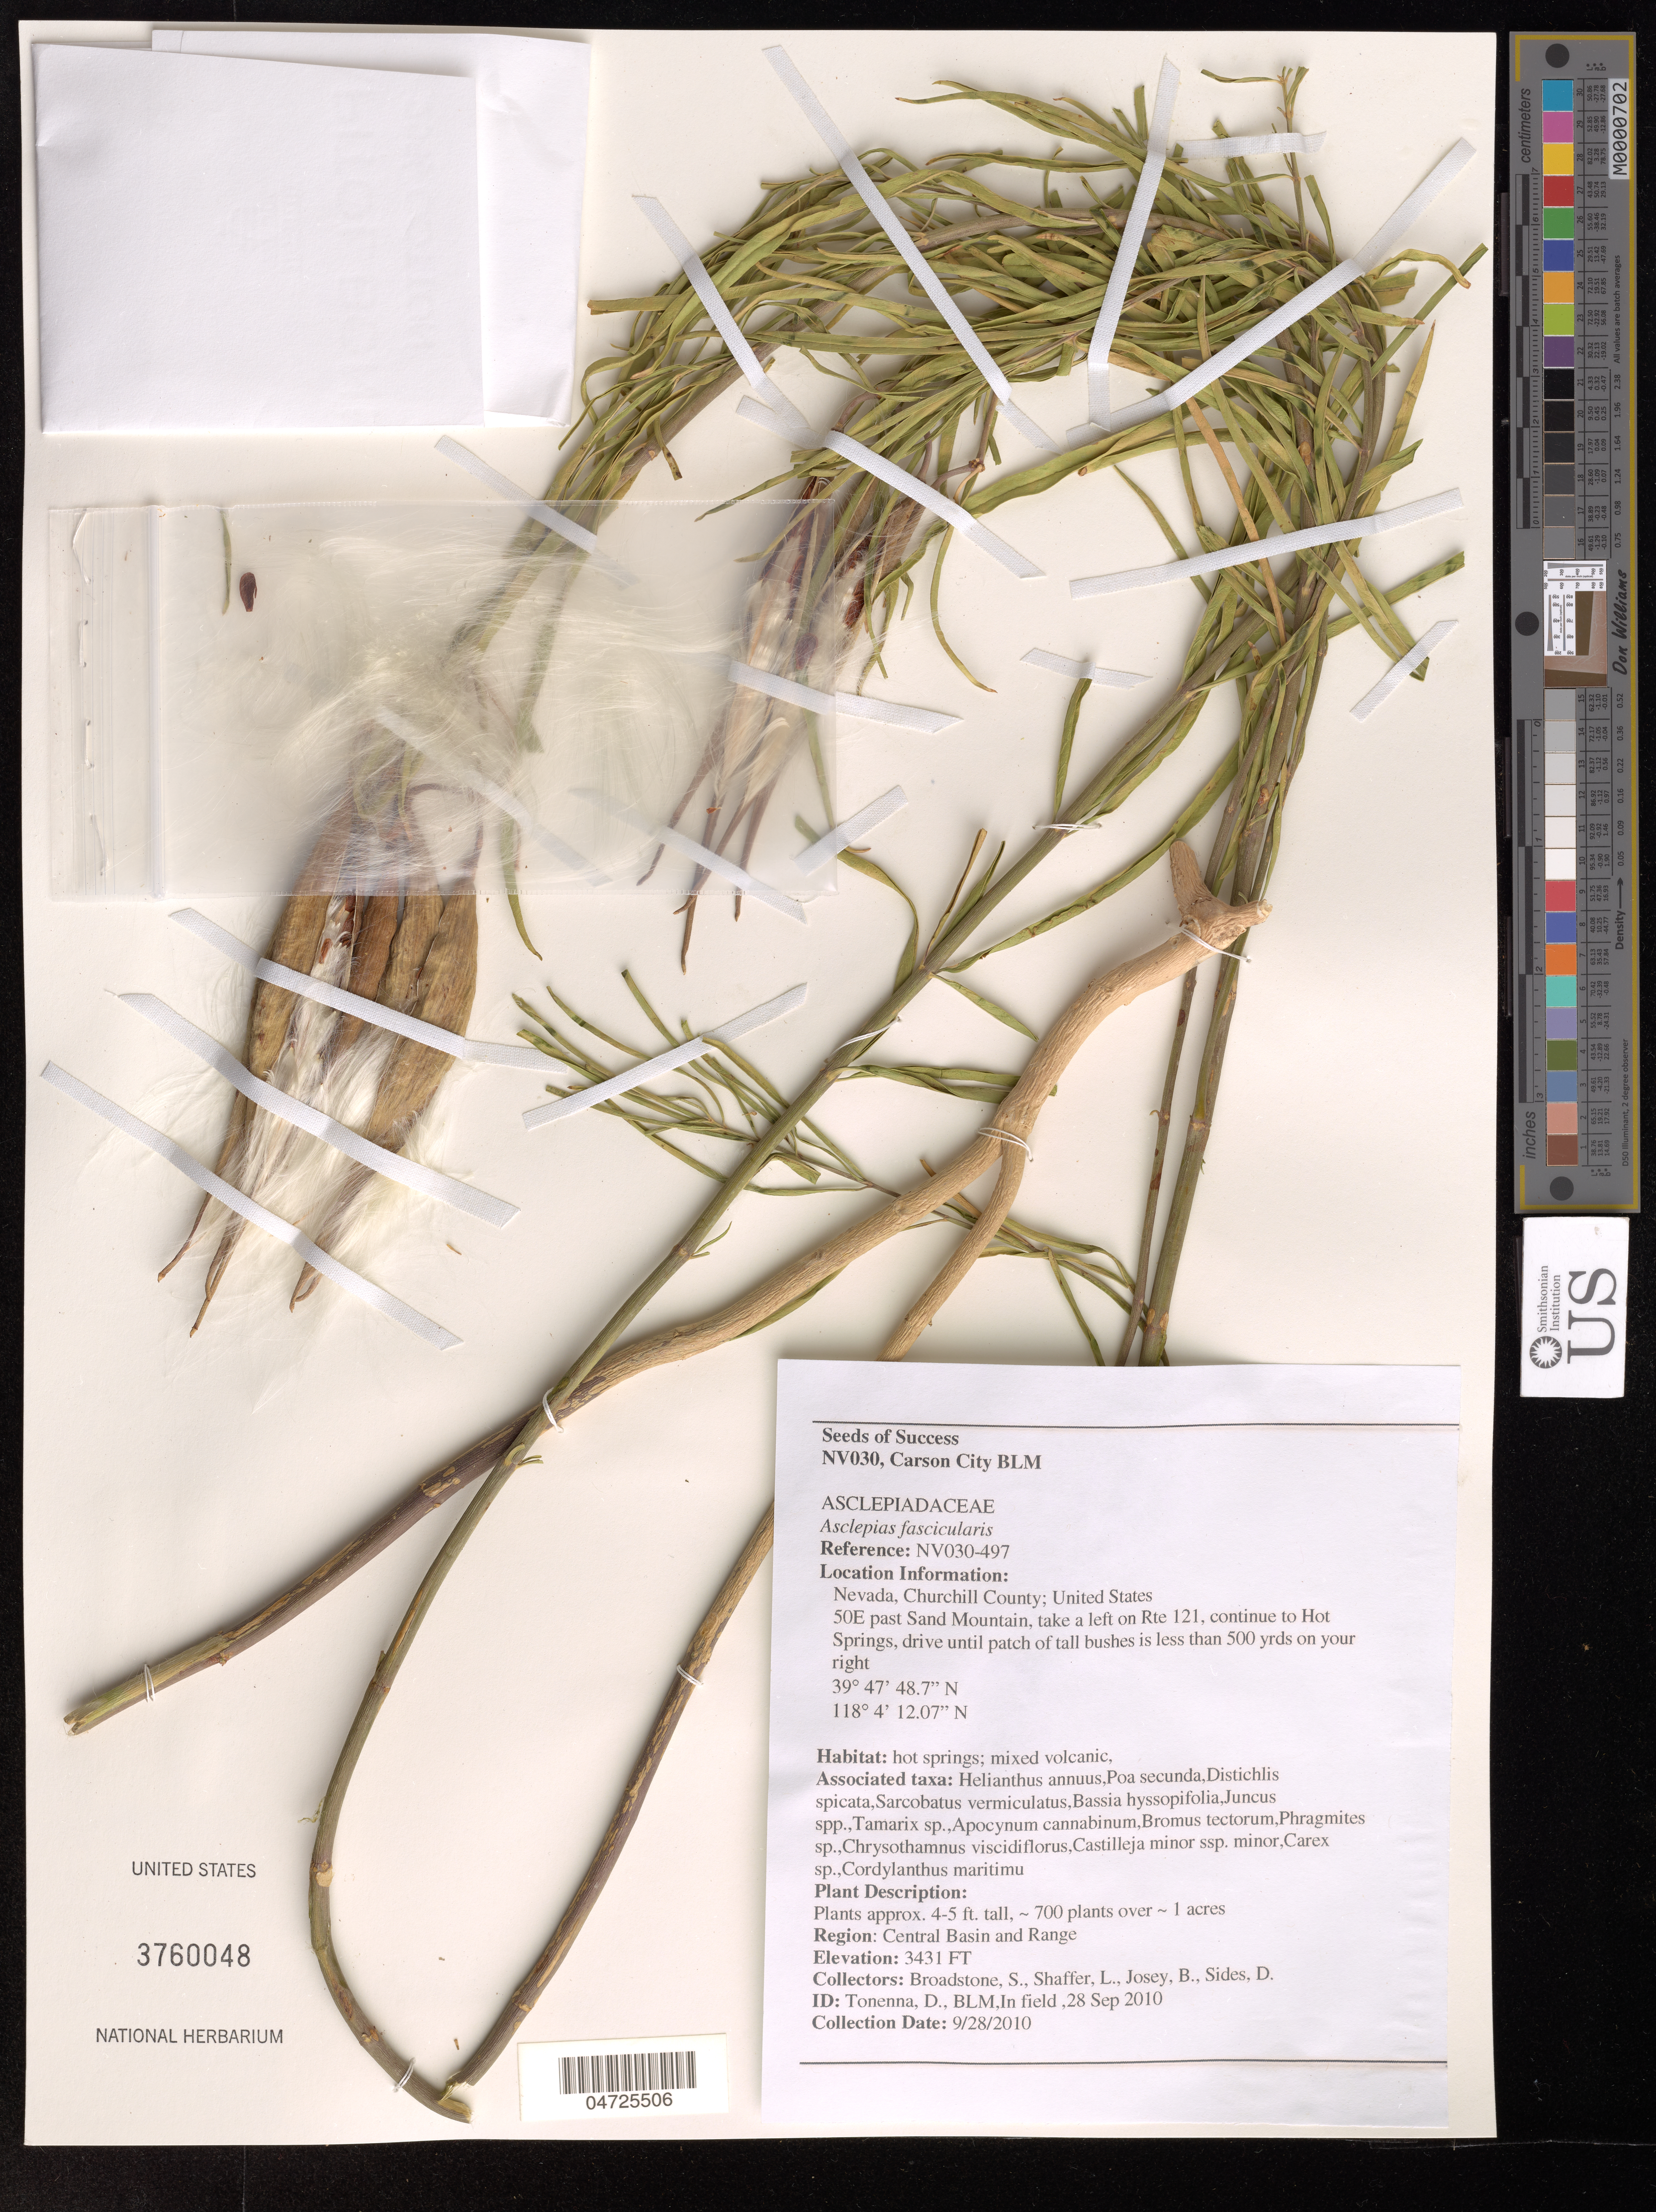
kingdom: Plantae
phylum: Tracheophyta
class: Magnoliopsida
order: Gentianales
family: Apocynaceae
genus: Asclepias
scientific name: Asclepias fascicularis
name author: Decne.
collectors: S. Broadstone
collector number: NV030-497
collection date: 2010-09-28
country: United States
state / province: Nevada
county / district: Churchill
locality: Churchill County. 50E past Sand Mountain, take a left on Rte 121, continue to Hot Springs, drive until patch of tall bushes is less than 500 yrds on your right. Region: Central Basin and Range.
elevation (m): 1046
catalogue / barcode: US 3760048